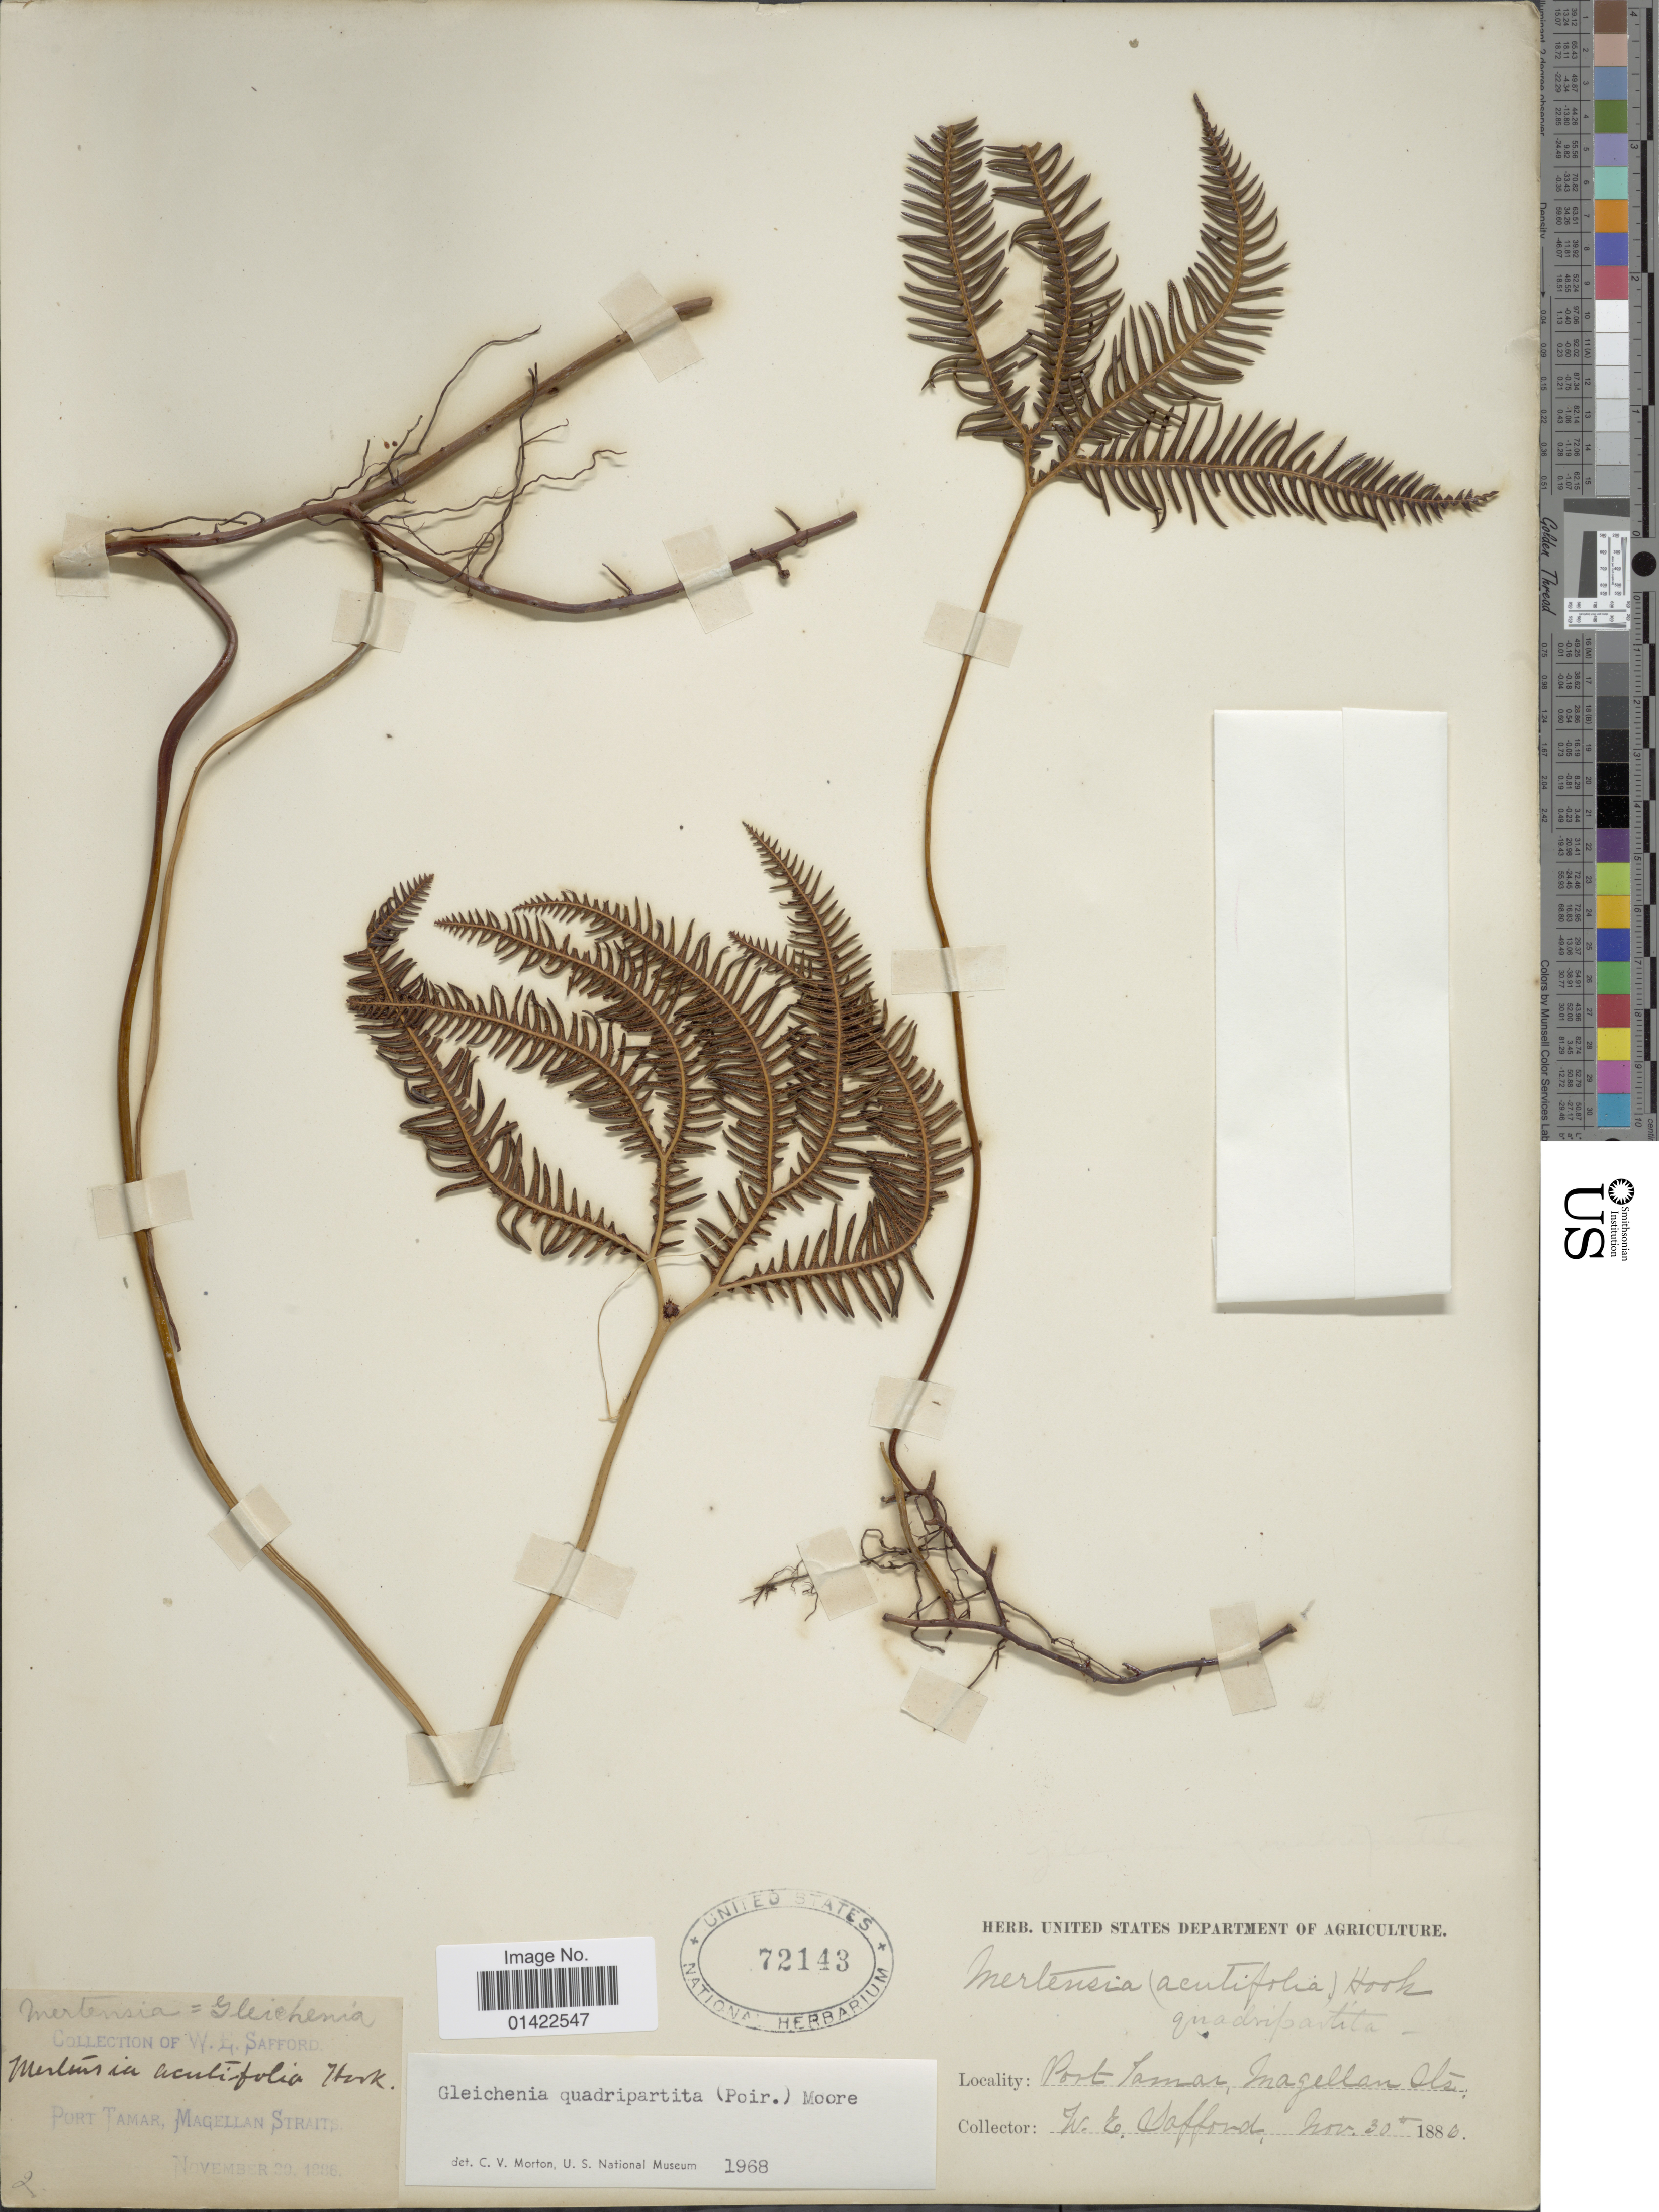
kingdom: Plantae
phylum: Tracheophyta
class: Polypodiopsida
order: Gleicheniales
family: Gleicheniaceae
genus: Sticherus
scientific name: Sticherus quadripartitus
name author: (Poir.) Ching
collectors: W. E. Safford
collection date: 1886-11-30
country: Chile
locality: Port Tamar, Magellan Straits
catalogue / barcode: US 72143